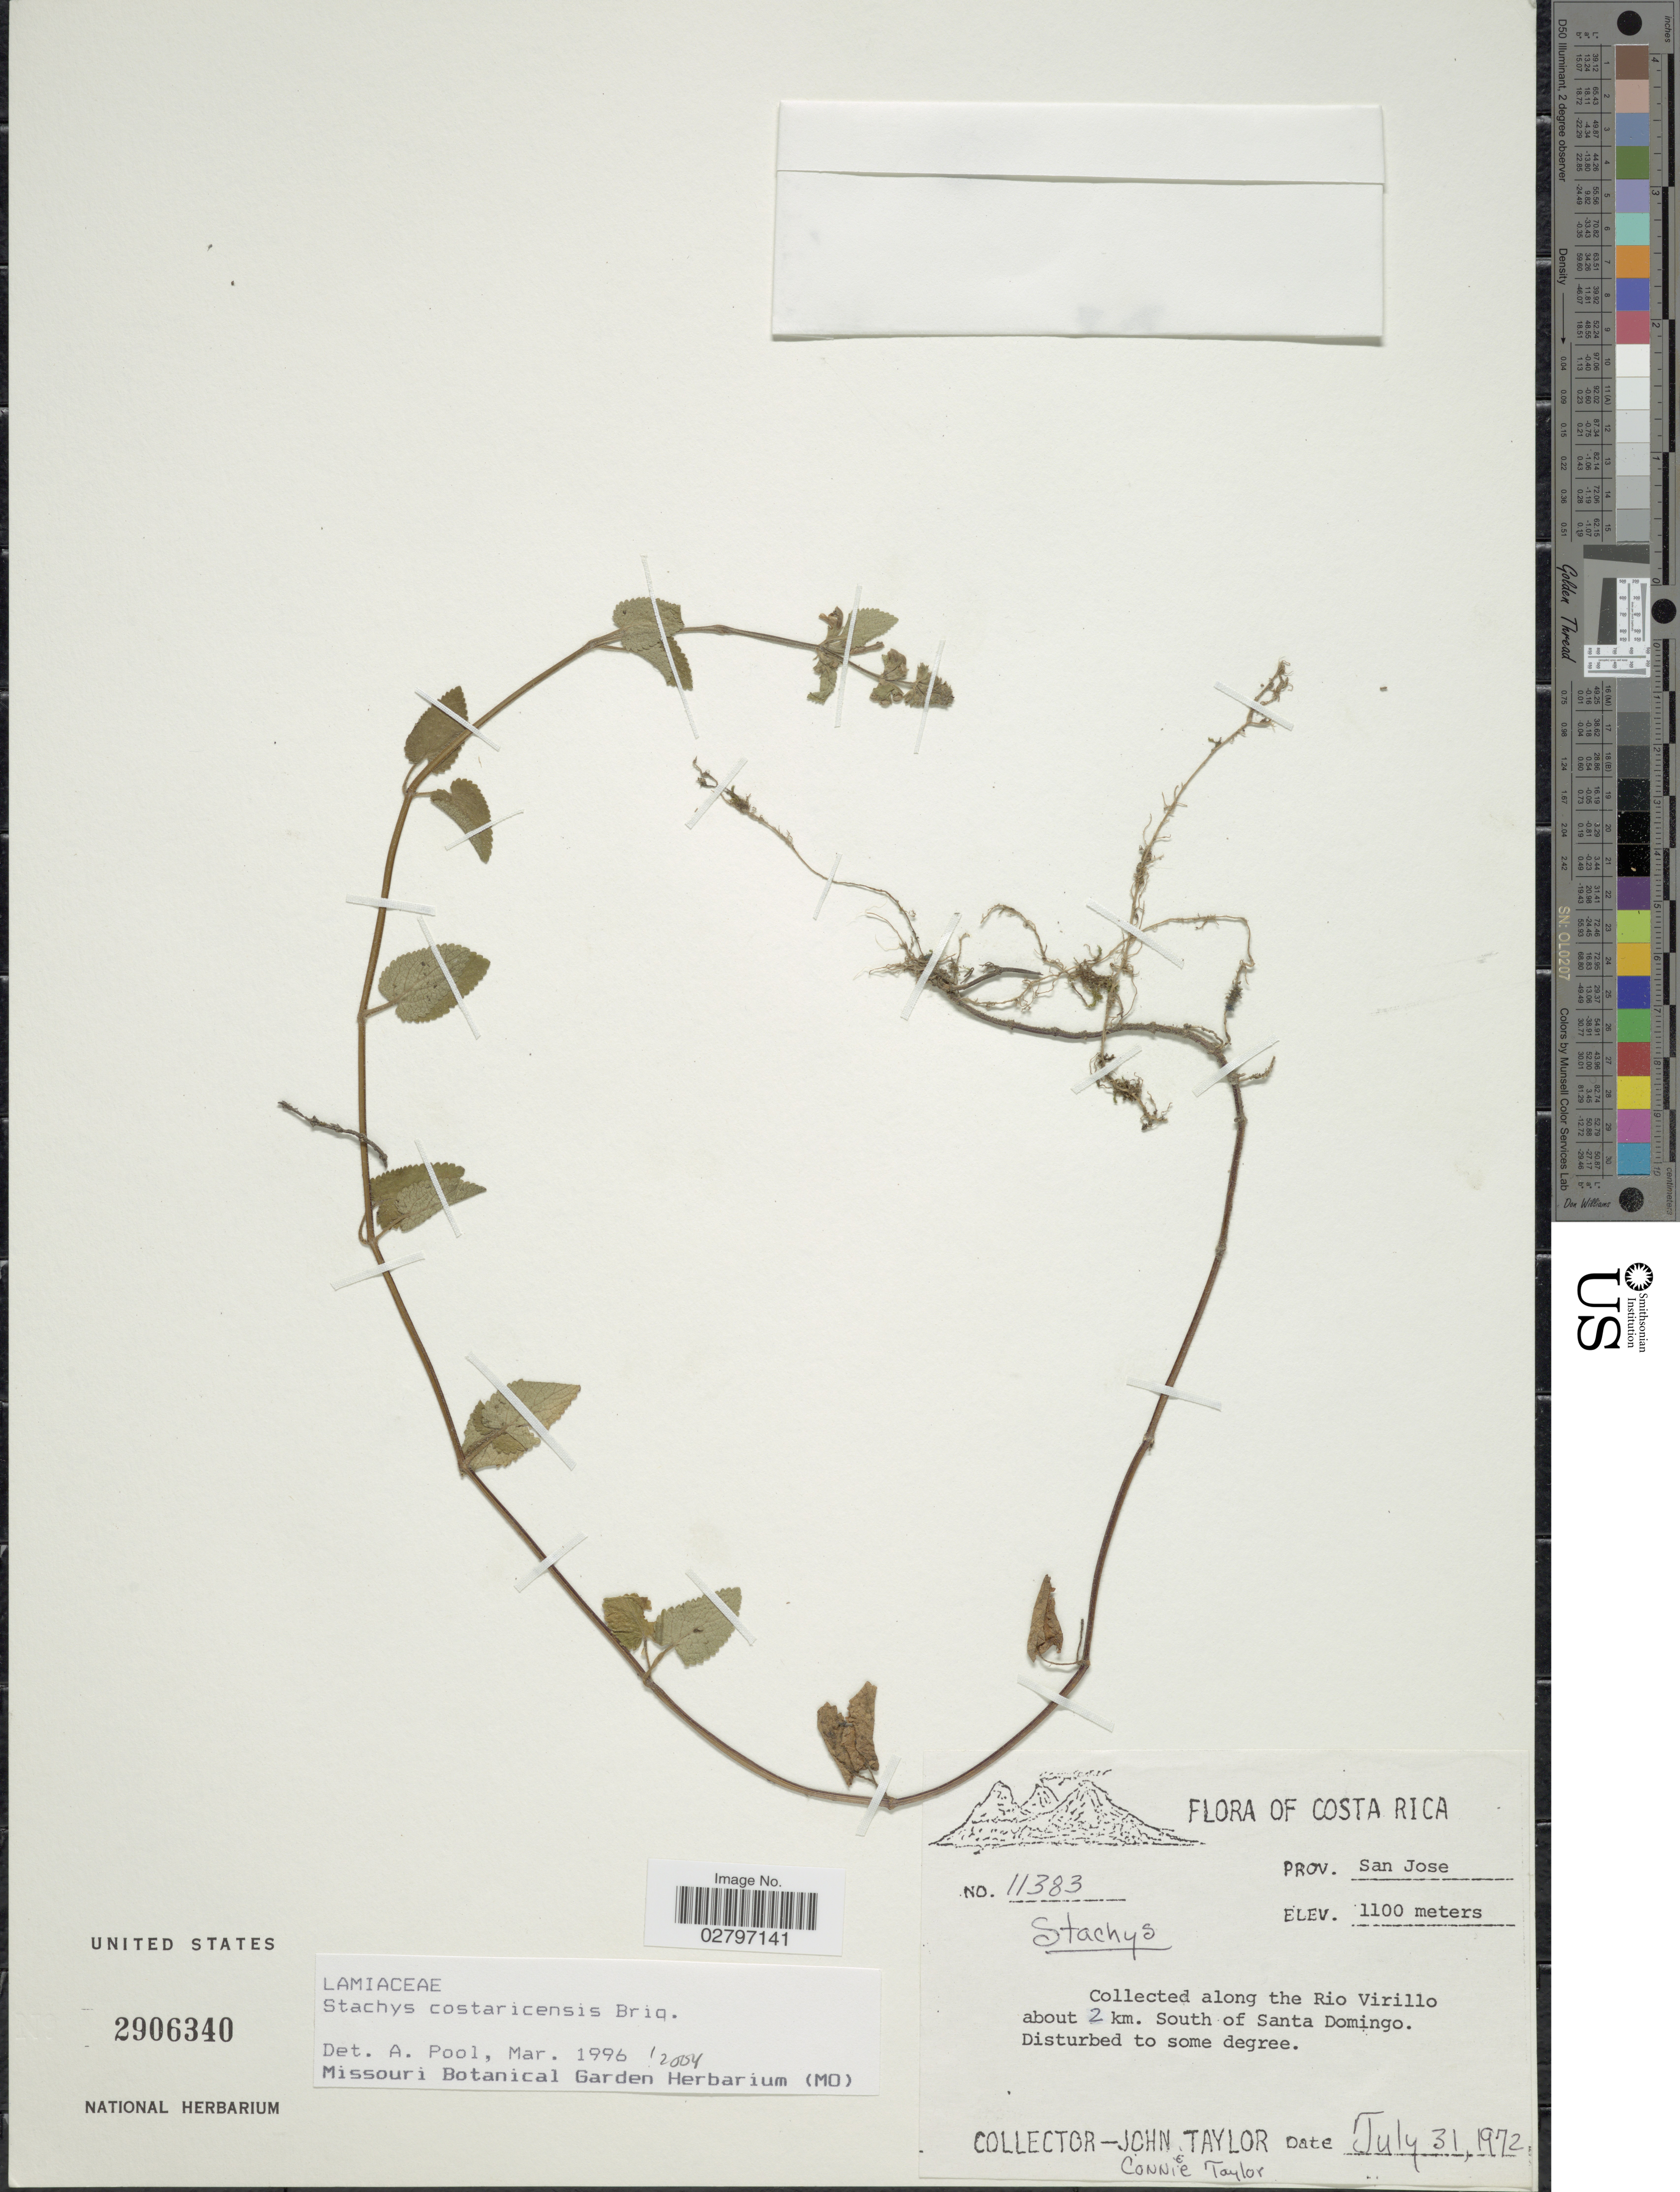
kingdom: Plantae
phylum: Tracheophyta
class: Magnoliopsida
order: Lamiales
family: Lamiaceae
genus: Stachys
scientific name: Stachys costaricensis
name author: Briq.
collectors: J. Taylor & C. Taylor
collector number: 11383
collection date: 1972-07-31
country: Costa Rica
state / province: San José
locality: The Rio Virillo about 2 km. South of Santa Domingo.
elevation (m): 1100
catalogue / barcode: US 2906340